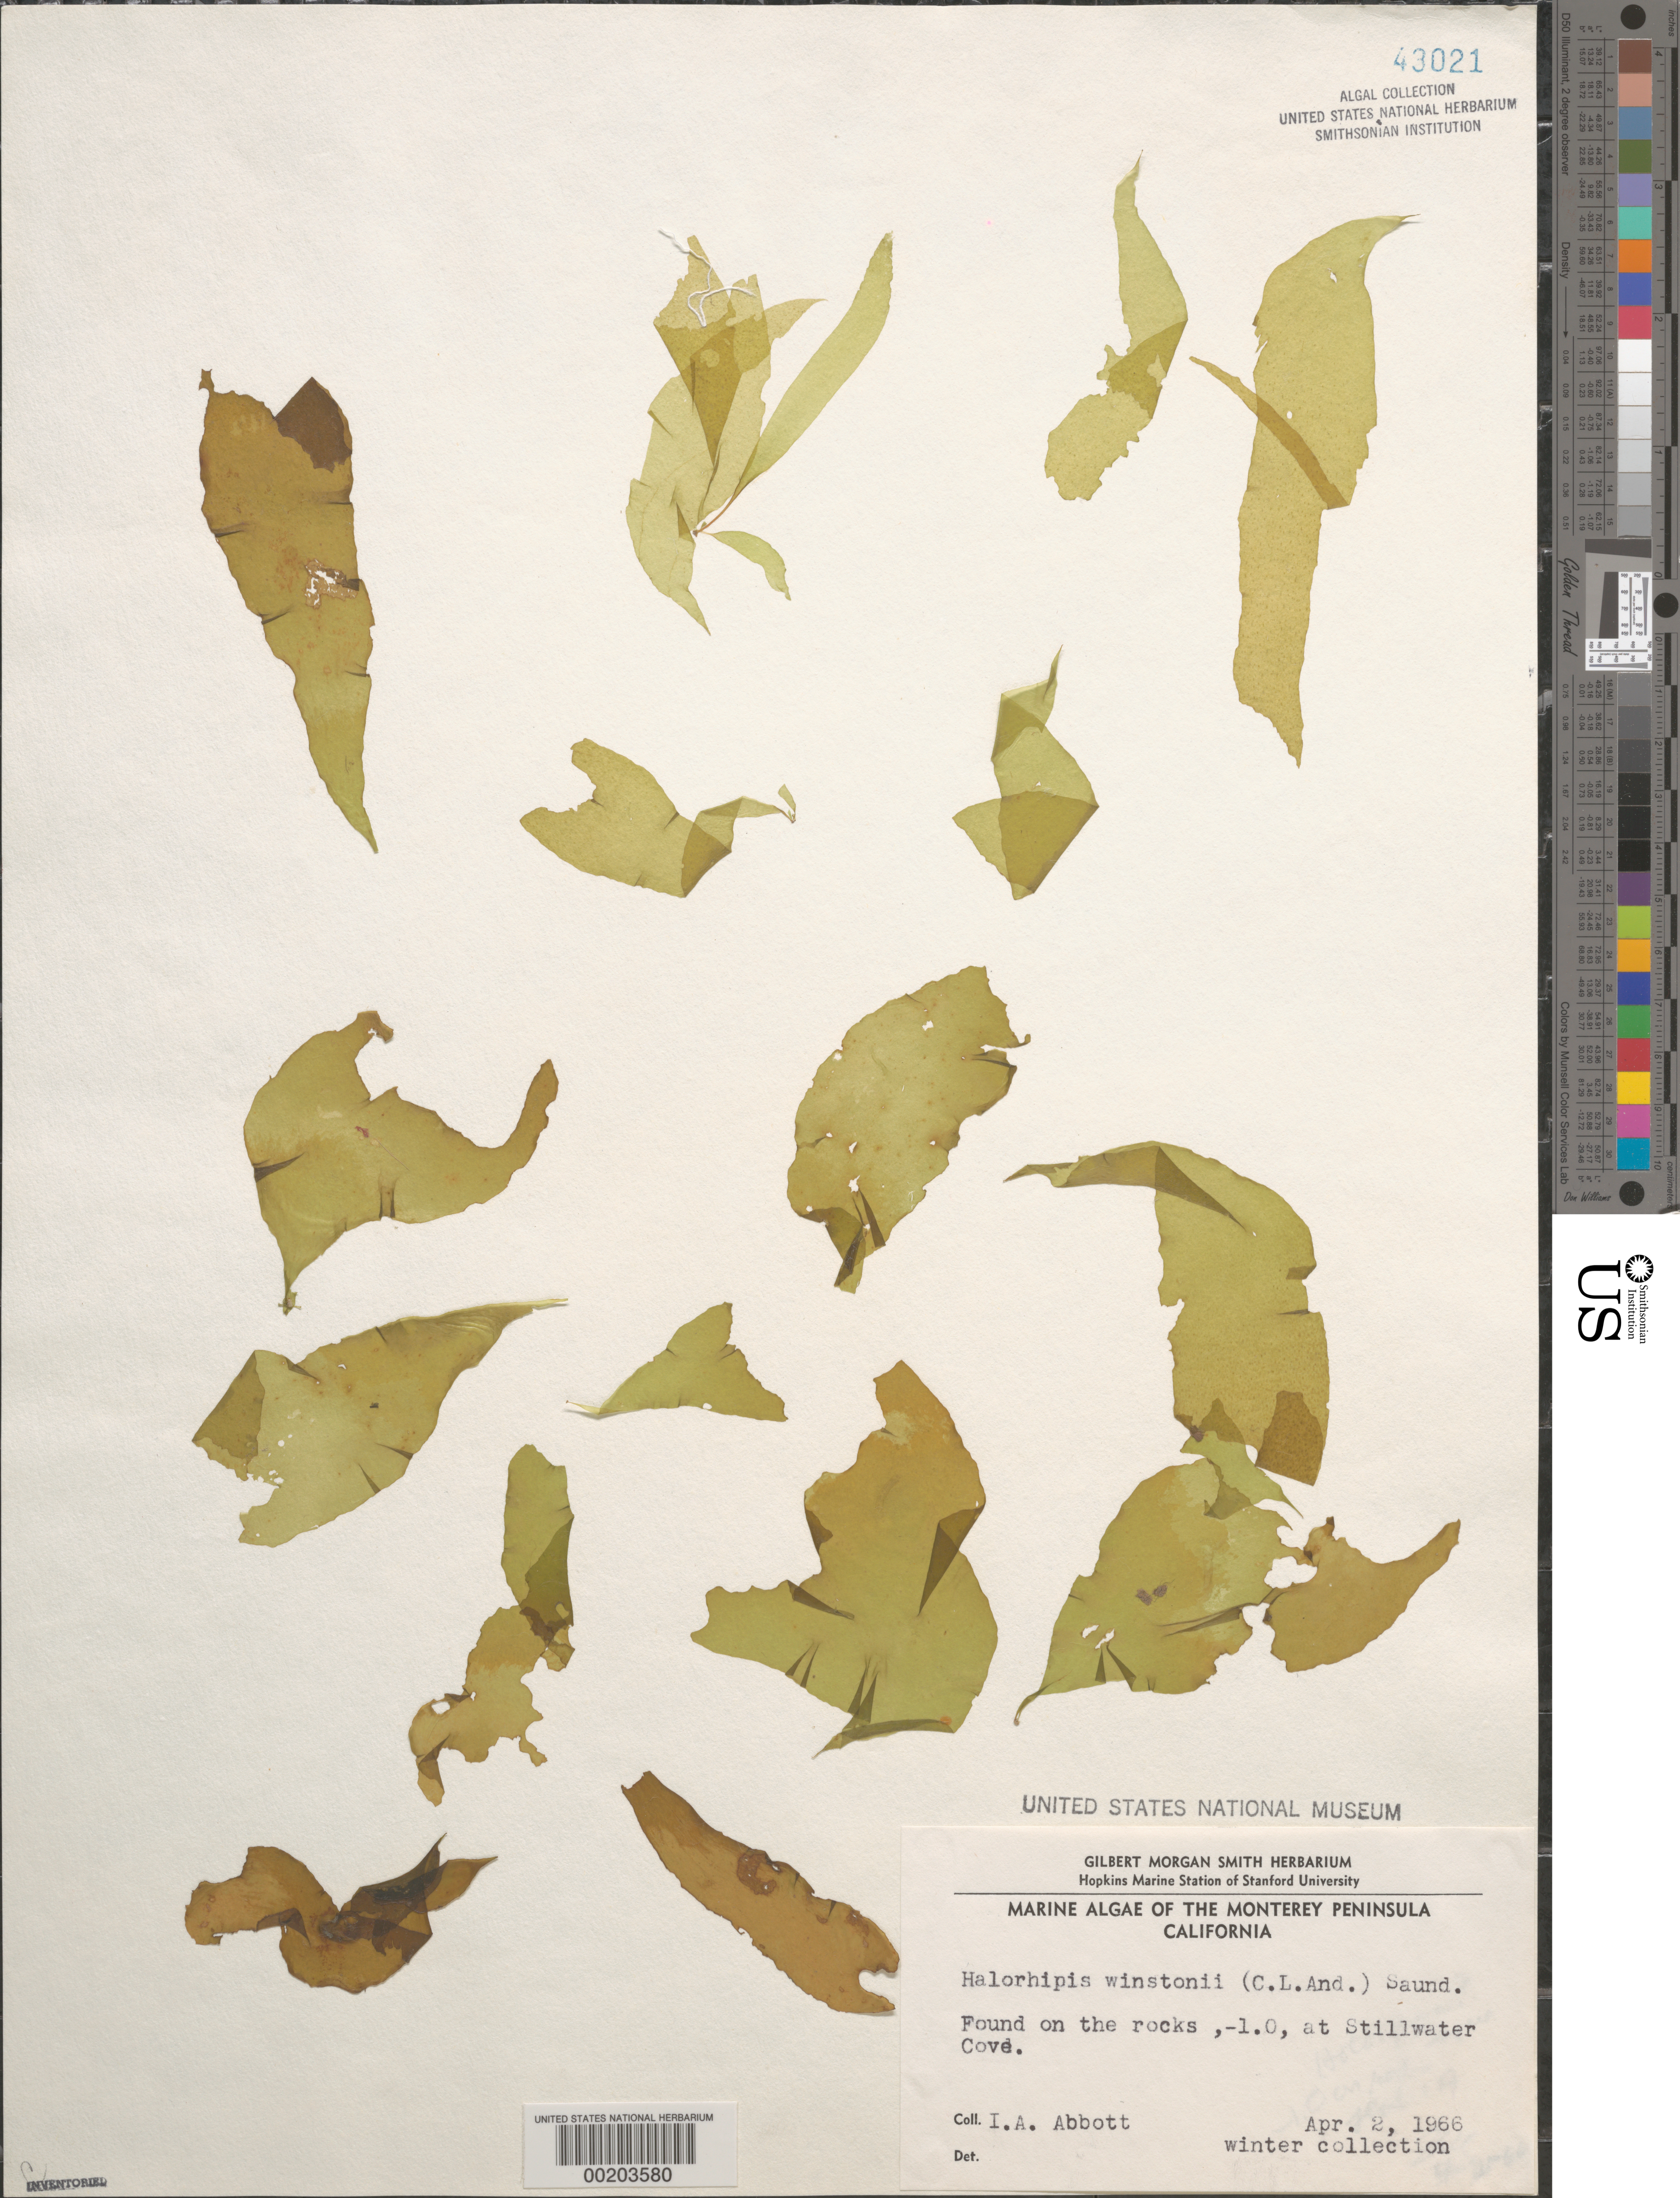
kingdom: Chromista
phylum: Ochrophyta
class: Phaeophyceae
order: Dictyosiphonales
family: Punctariaceae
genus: Halorhipis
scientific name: Halorhipis winstonii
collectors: I. A. Abbott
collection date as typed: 02 Apr 1966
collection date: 1966-04-02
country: United States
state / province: California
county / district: Monterey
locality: Stillwater Cove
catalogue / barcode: US 43021